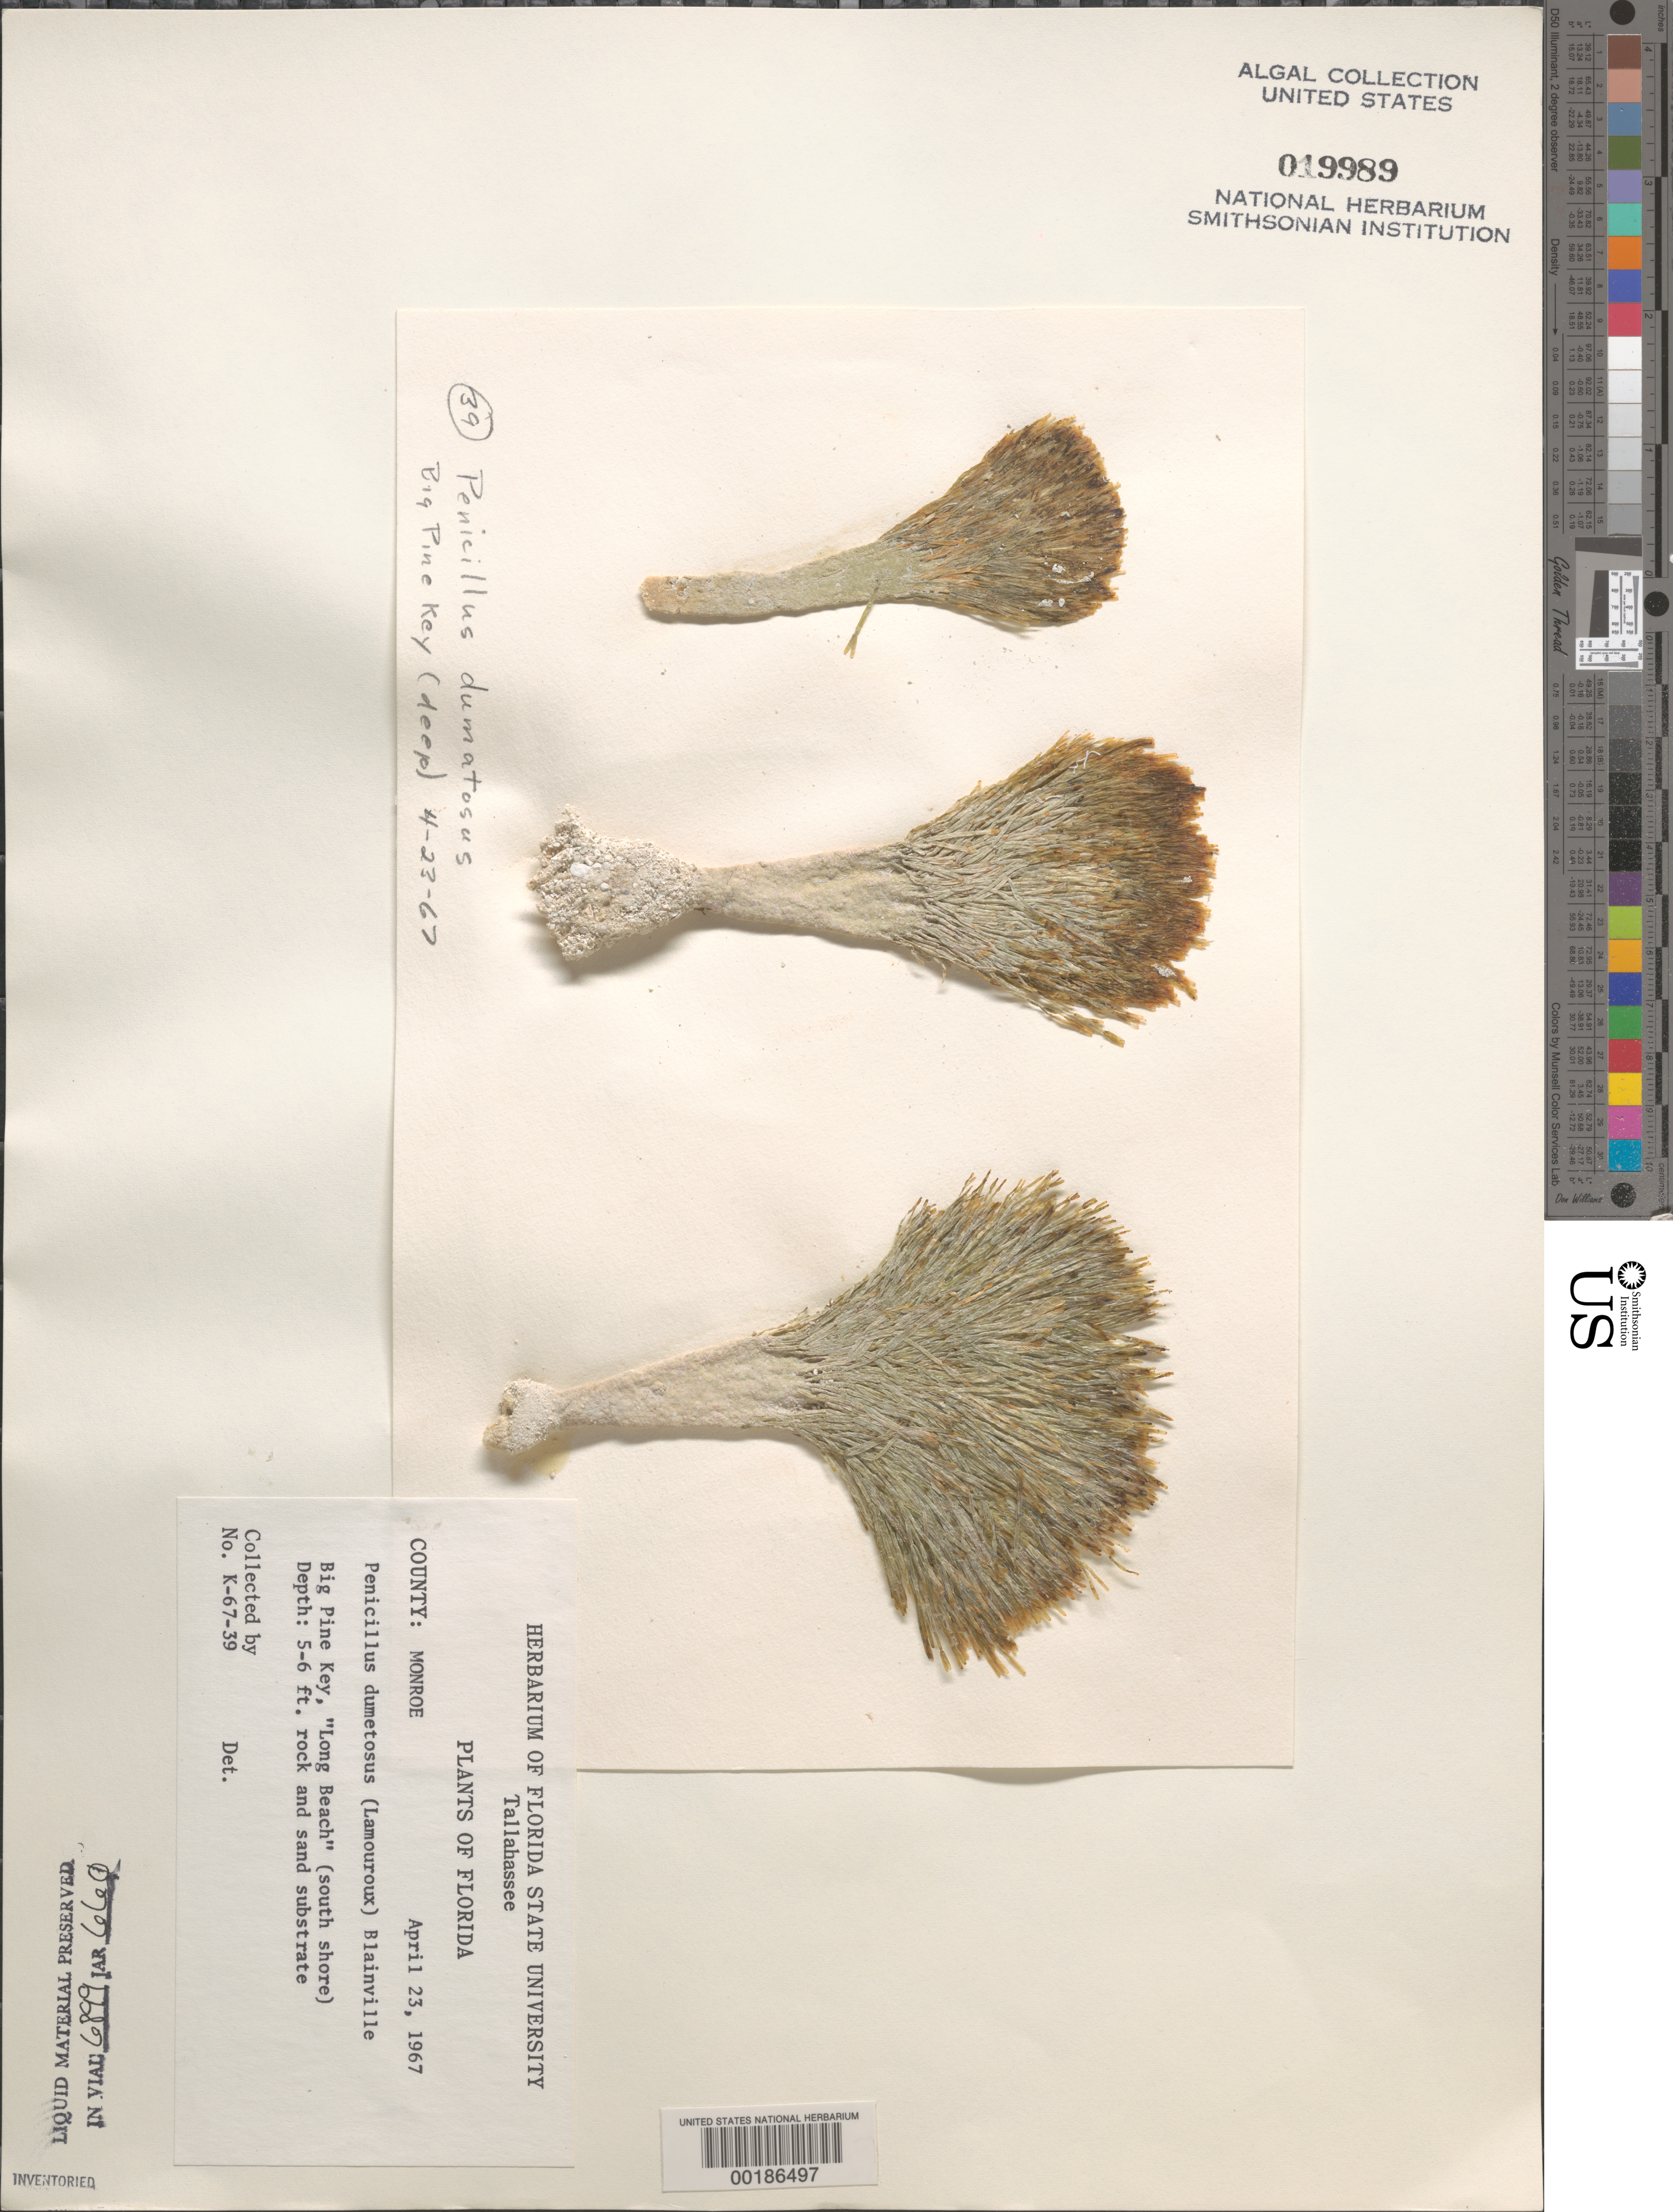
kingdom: Plantae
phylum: Chlorophyta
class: Ulvophyceae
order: Bryopsidales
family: Udoteaceae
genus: Penicillus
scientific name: Penicillus dumetosus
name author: (J.V.Lamouroux) Blainville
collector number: K-67-39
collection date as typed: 23 Apr 1967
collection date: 1967-04-23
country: United States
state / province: Florida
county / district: Monroe County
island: Big Pine Key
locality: Long Beach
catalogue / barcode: US 19989